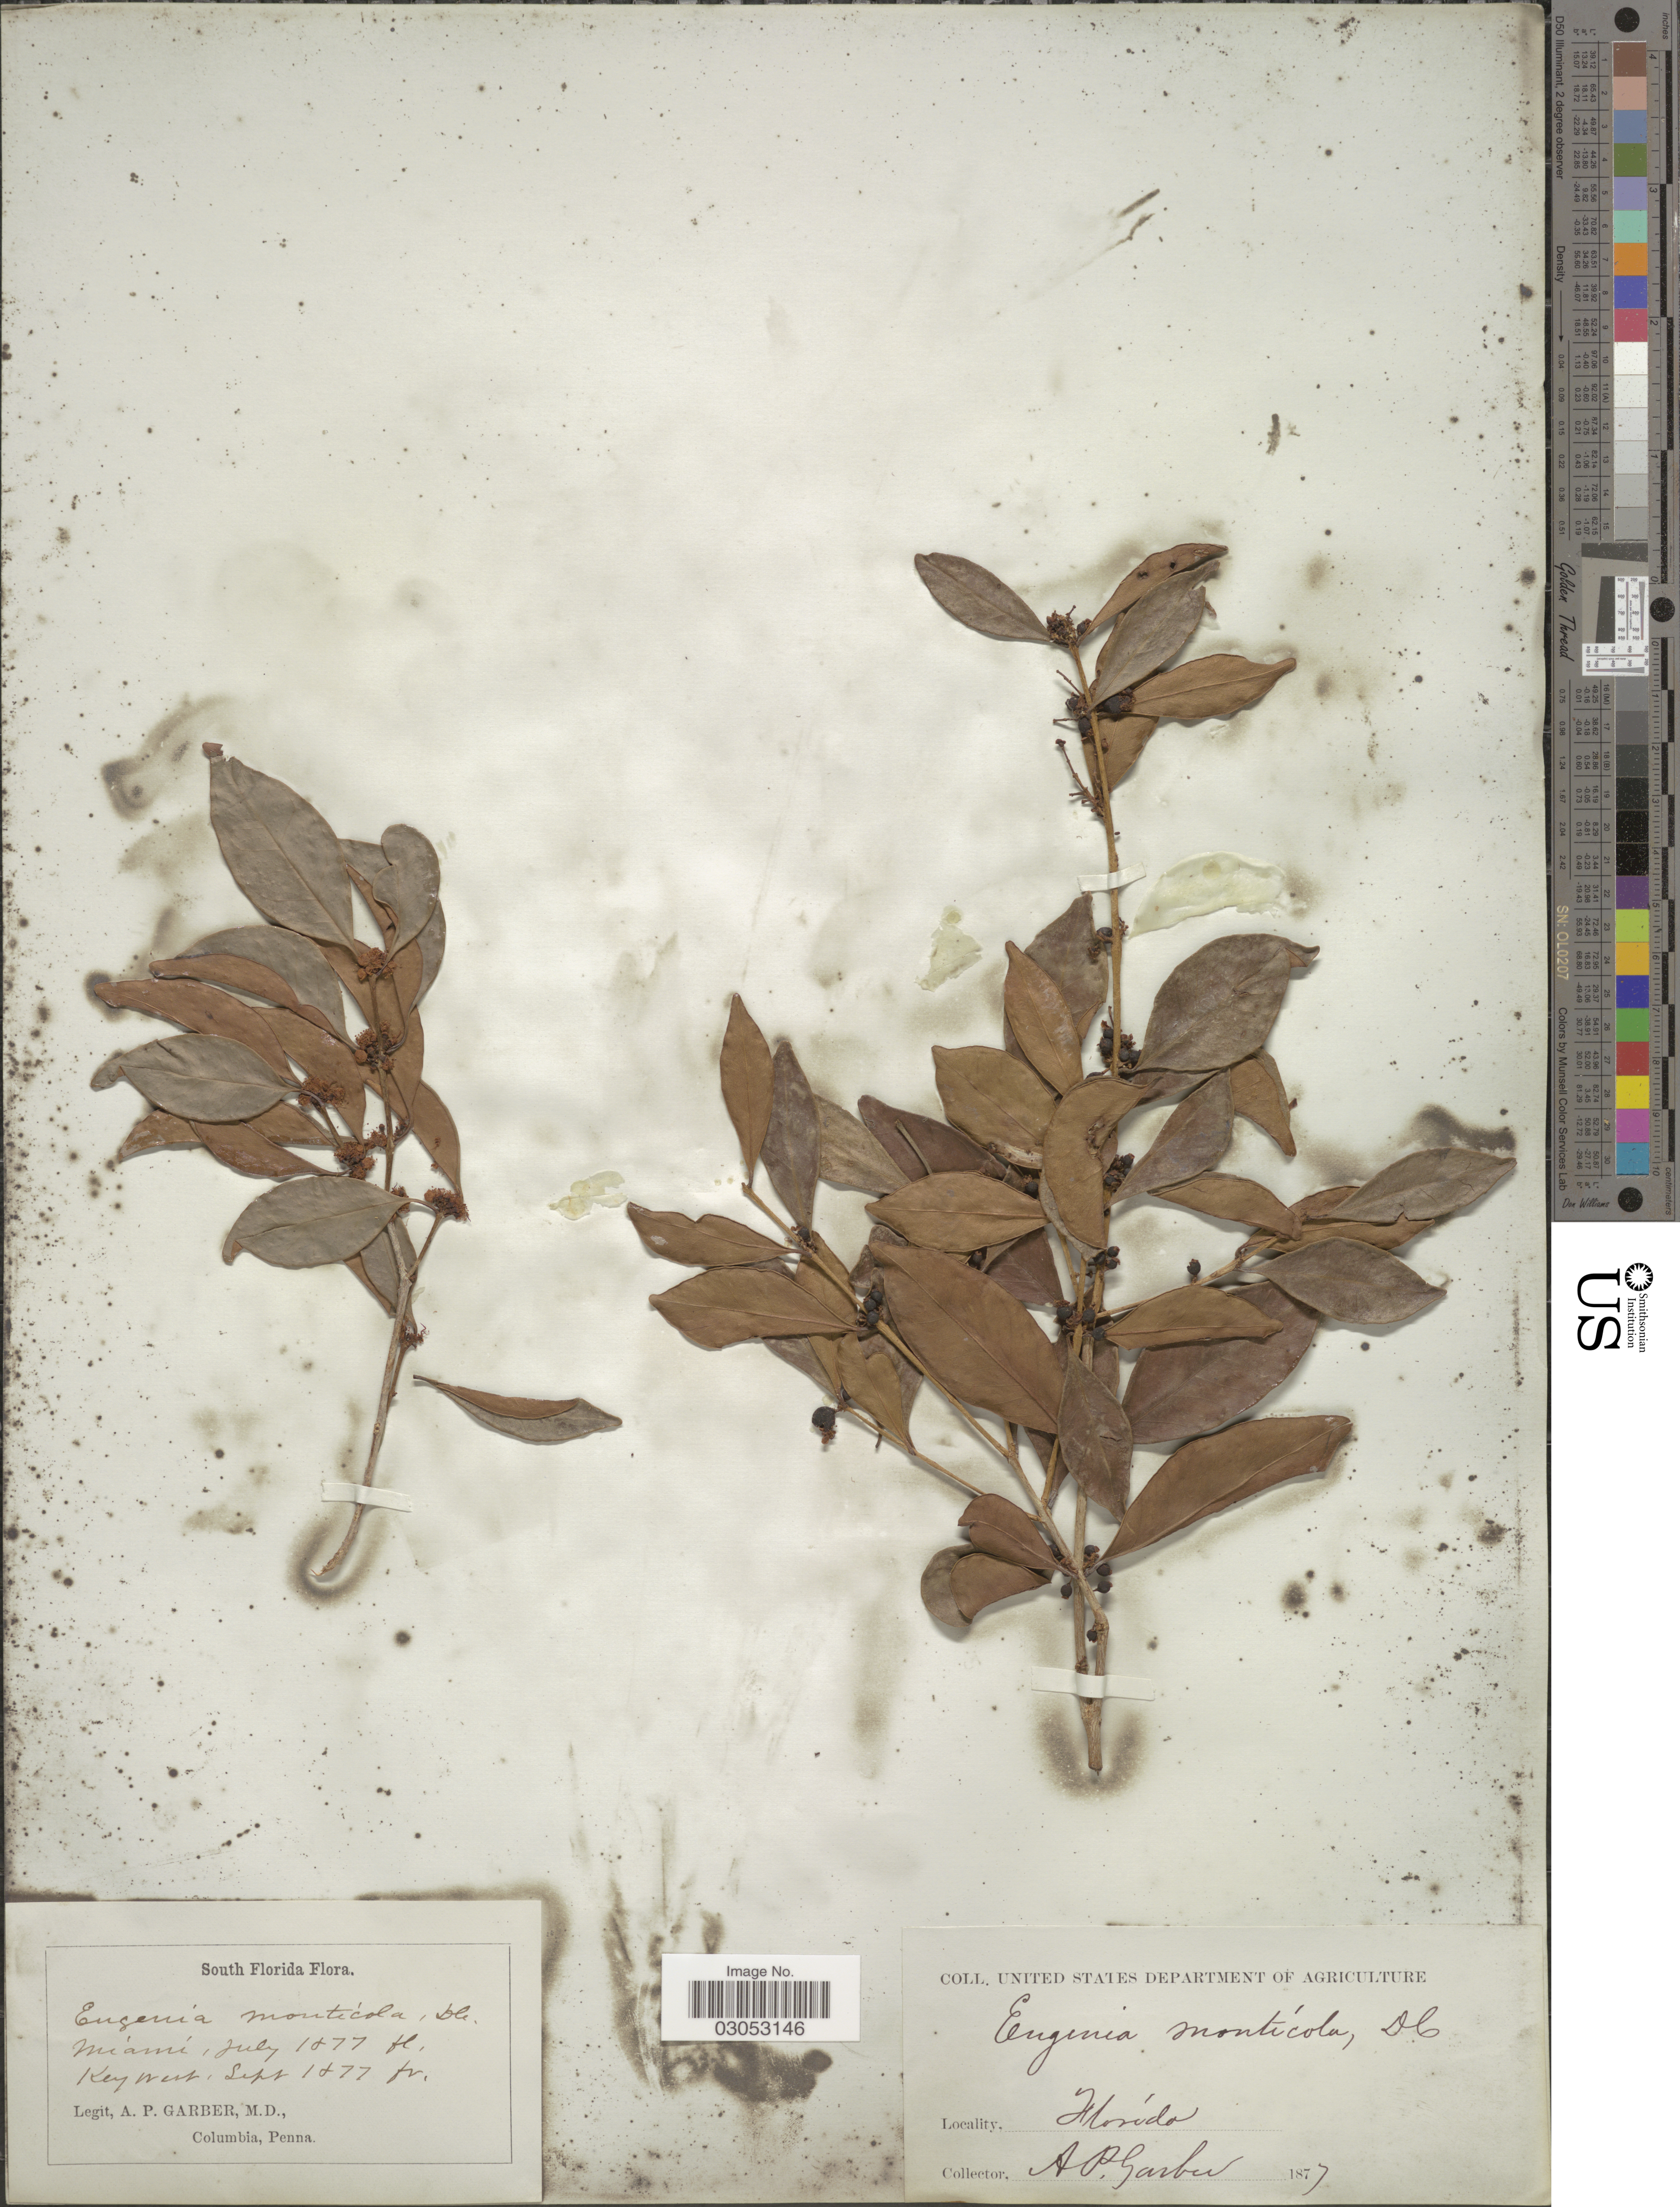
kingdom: Plantae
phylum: Tracheophyta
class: Magnoliopsida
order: Myrtales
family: Myrtaceae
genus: Eugenia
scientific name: Eugenia axillaris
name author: (Sw.) Willd.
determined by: Strong, Mark T., (BOT), Smithsonian Institution - National Museum of Natural History (UNITED STATES)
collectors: A. P. Garber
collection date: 1877-07/1877-09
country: United States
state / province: Florida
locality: South Florida, Miami, Key West.